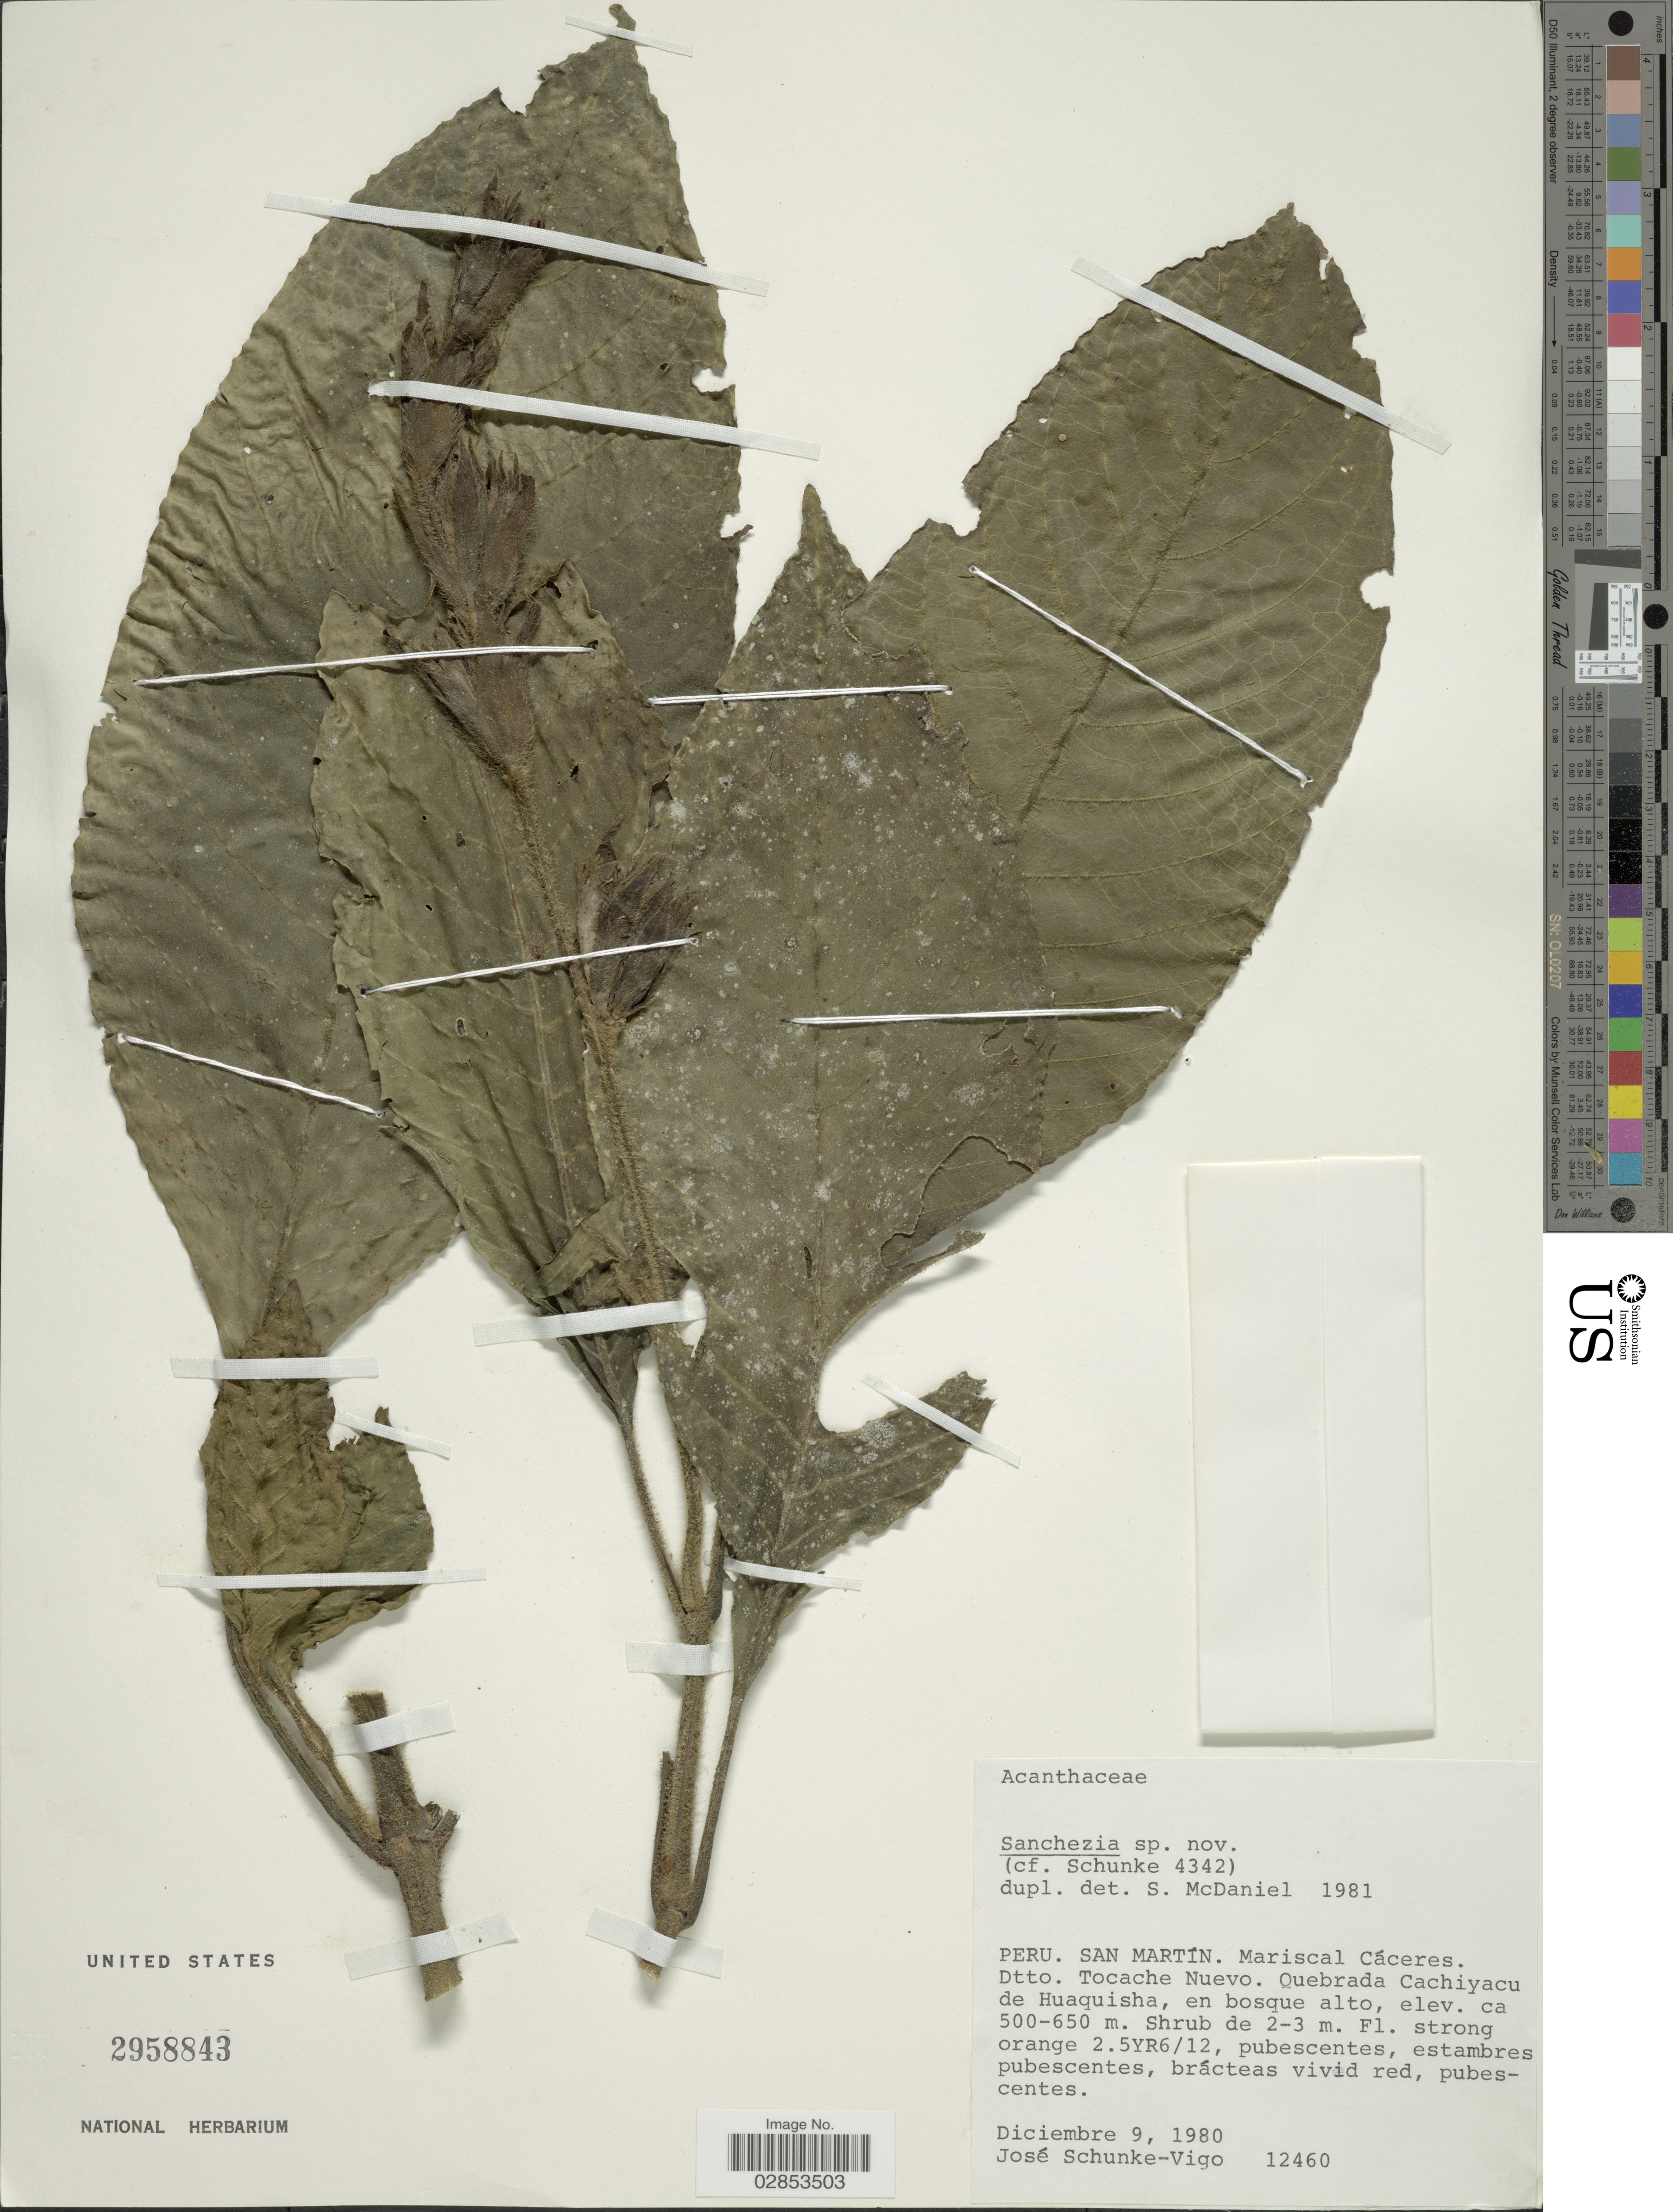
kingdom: Plantae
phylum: Tracheophyta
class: Magnoliopsida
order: Lamiales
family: Acanthaceae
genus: Sanchezia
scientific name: Sanchezia dasia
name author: Leonard & L.B. Sm.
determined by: Azevedo, Igor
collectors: J. Schunke Vigo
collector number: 12460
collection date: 1980-12-09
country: Peru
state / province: San Martín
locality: Mariscal Cáceres. Dtto. Tocache Nuevo. Quebrada Cachiyacu de Huaquisha.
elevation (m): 500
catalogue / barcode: US 2958843